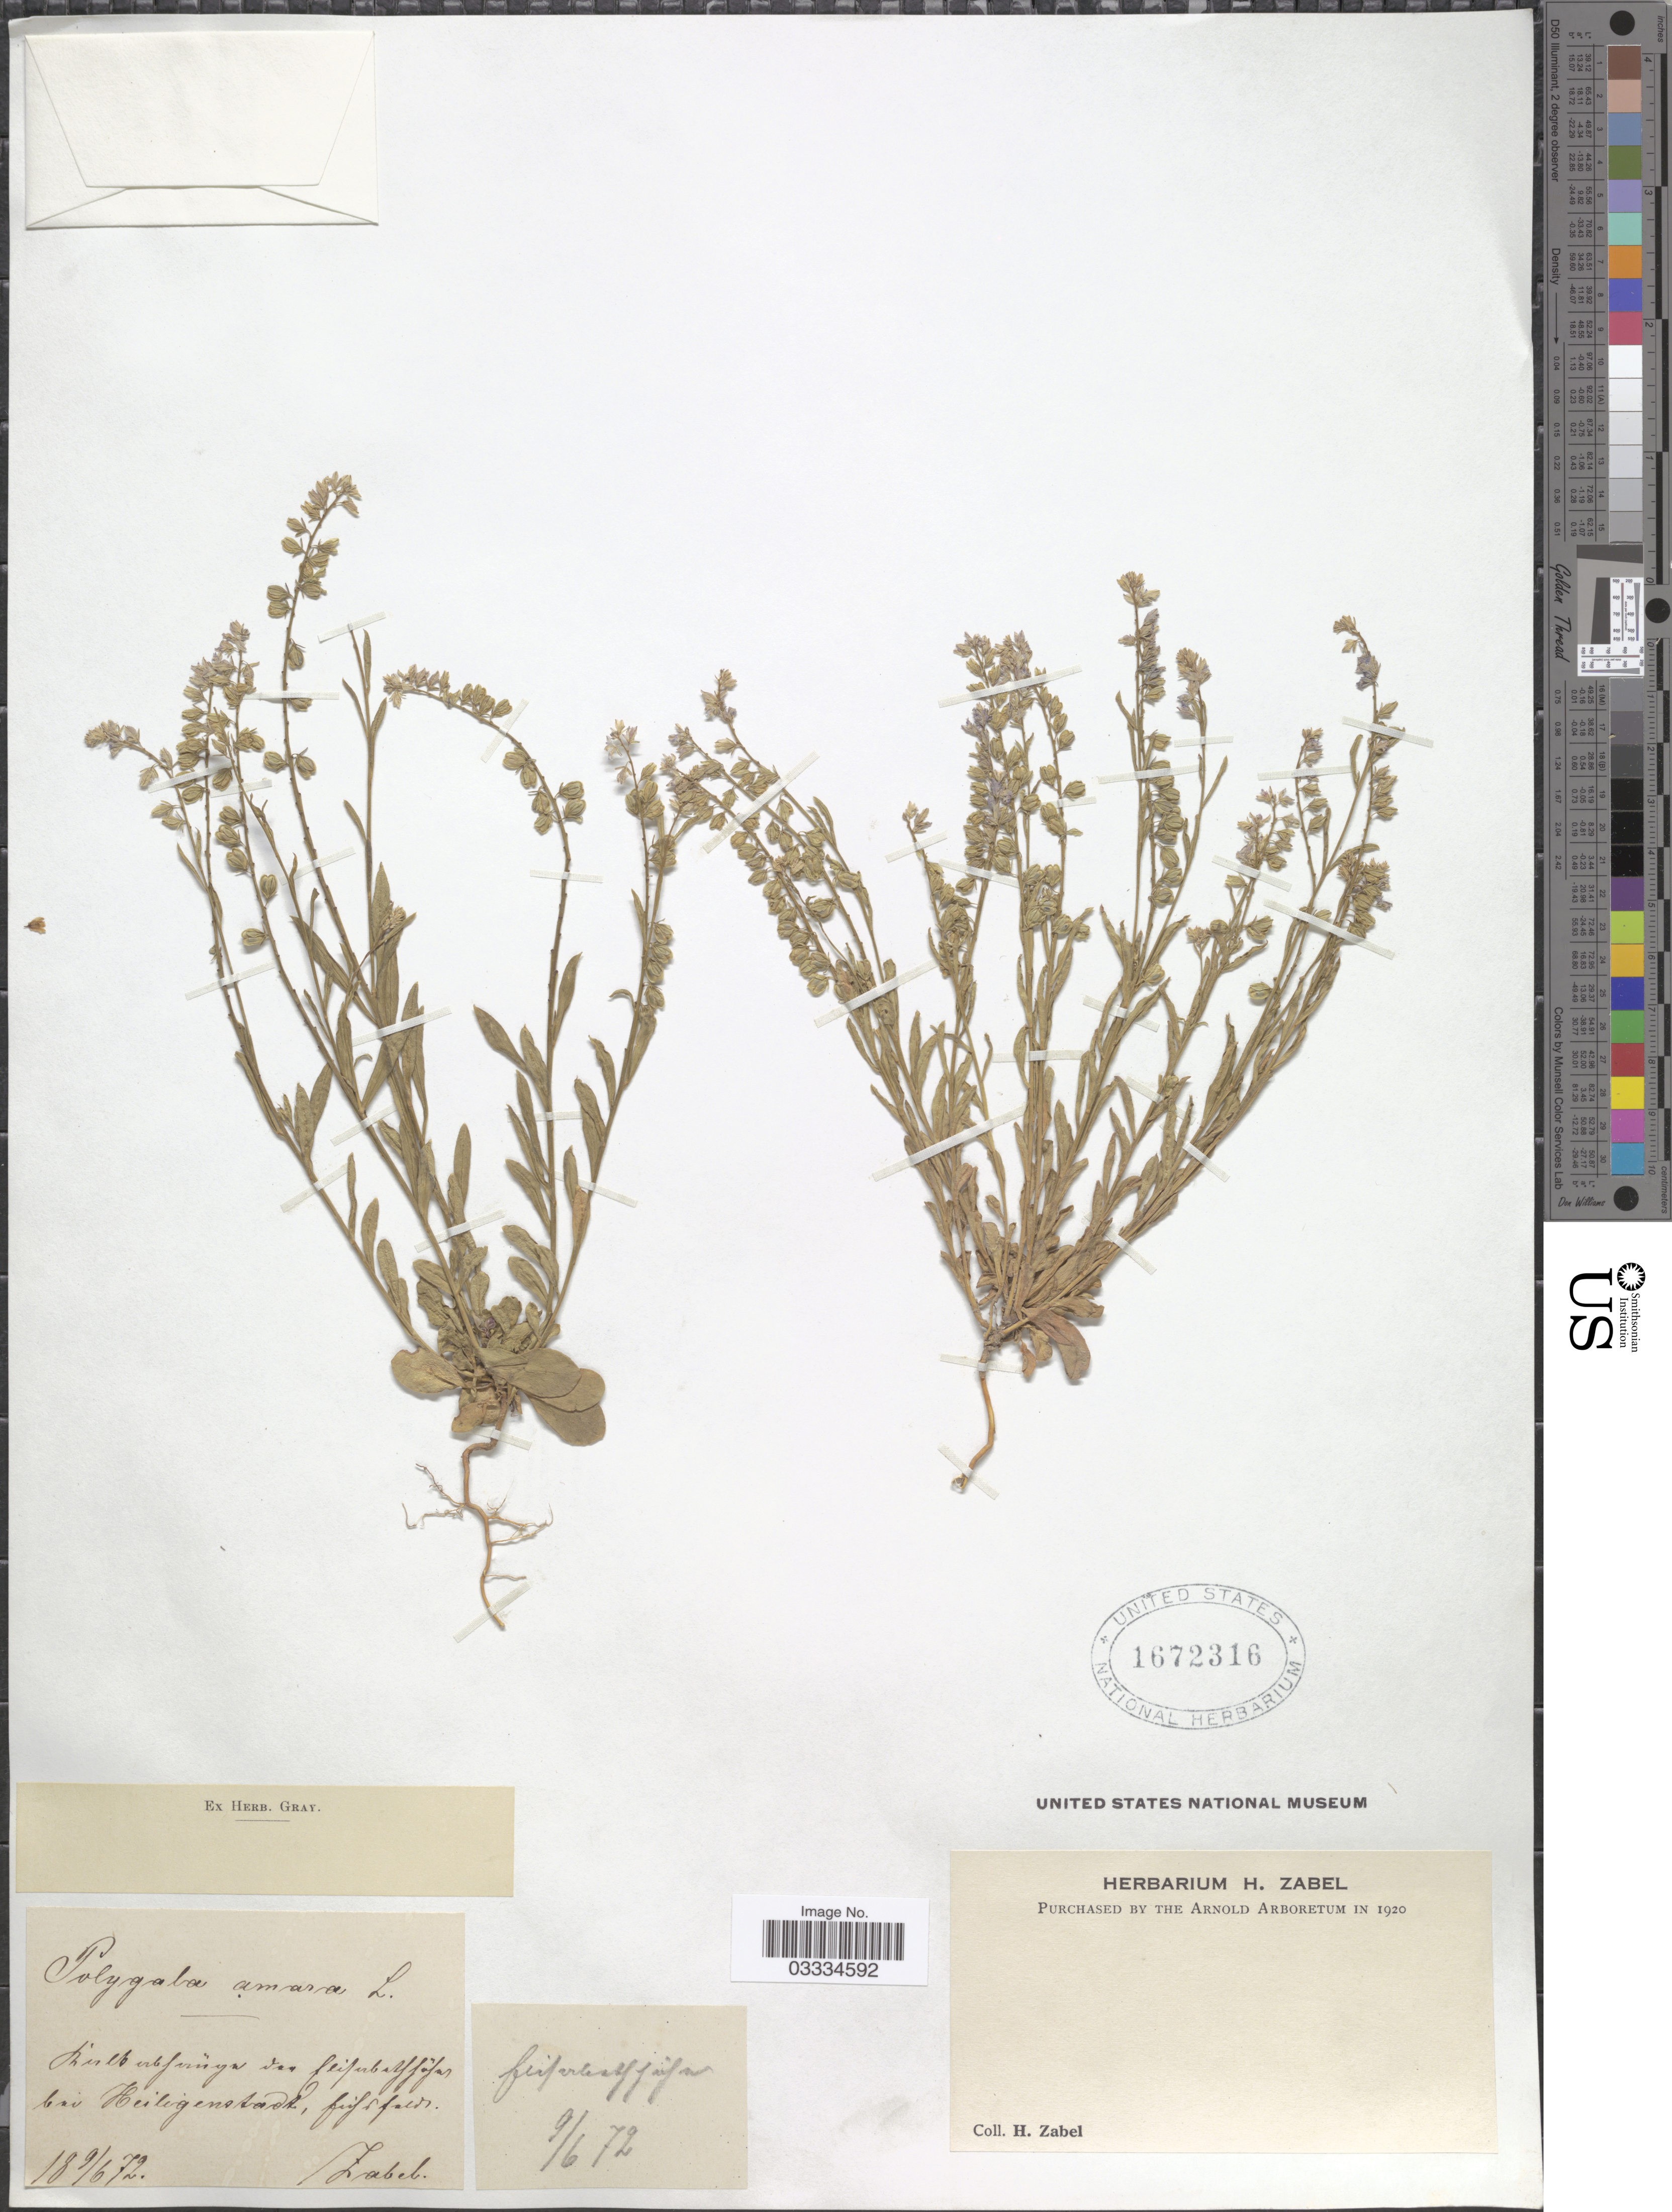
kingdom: Plantae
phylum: Tracheophyta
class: Magnoliopsida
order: Fabales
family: Polygalaceae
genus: Polygala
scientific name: Polygala amara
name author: L.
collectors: H. Zabel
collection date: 1872-06-09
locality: Kirlberbferinger den feiferbalffafas bei Heiligenstadh, fifsfacds. [interpreted]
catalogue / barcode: US 1672316